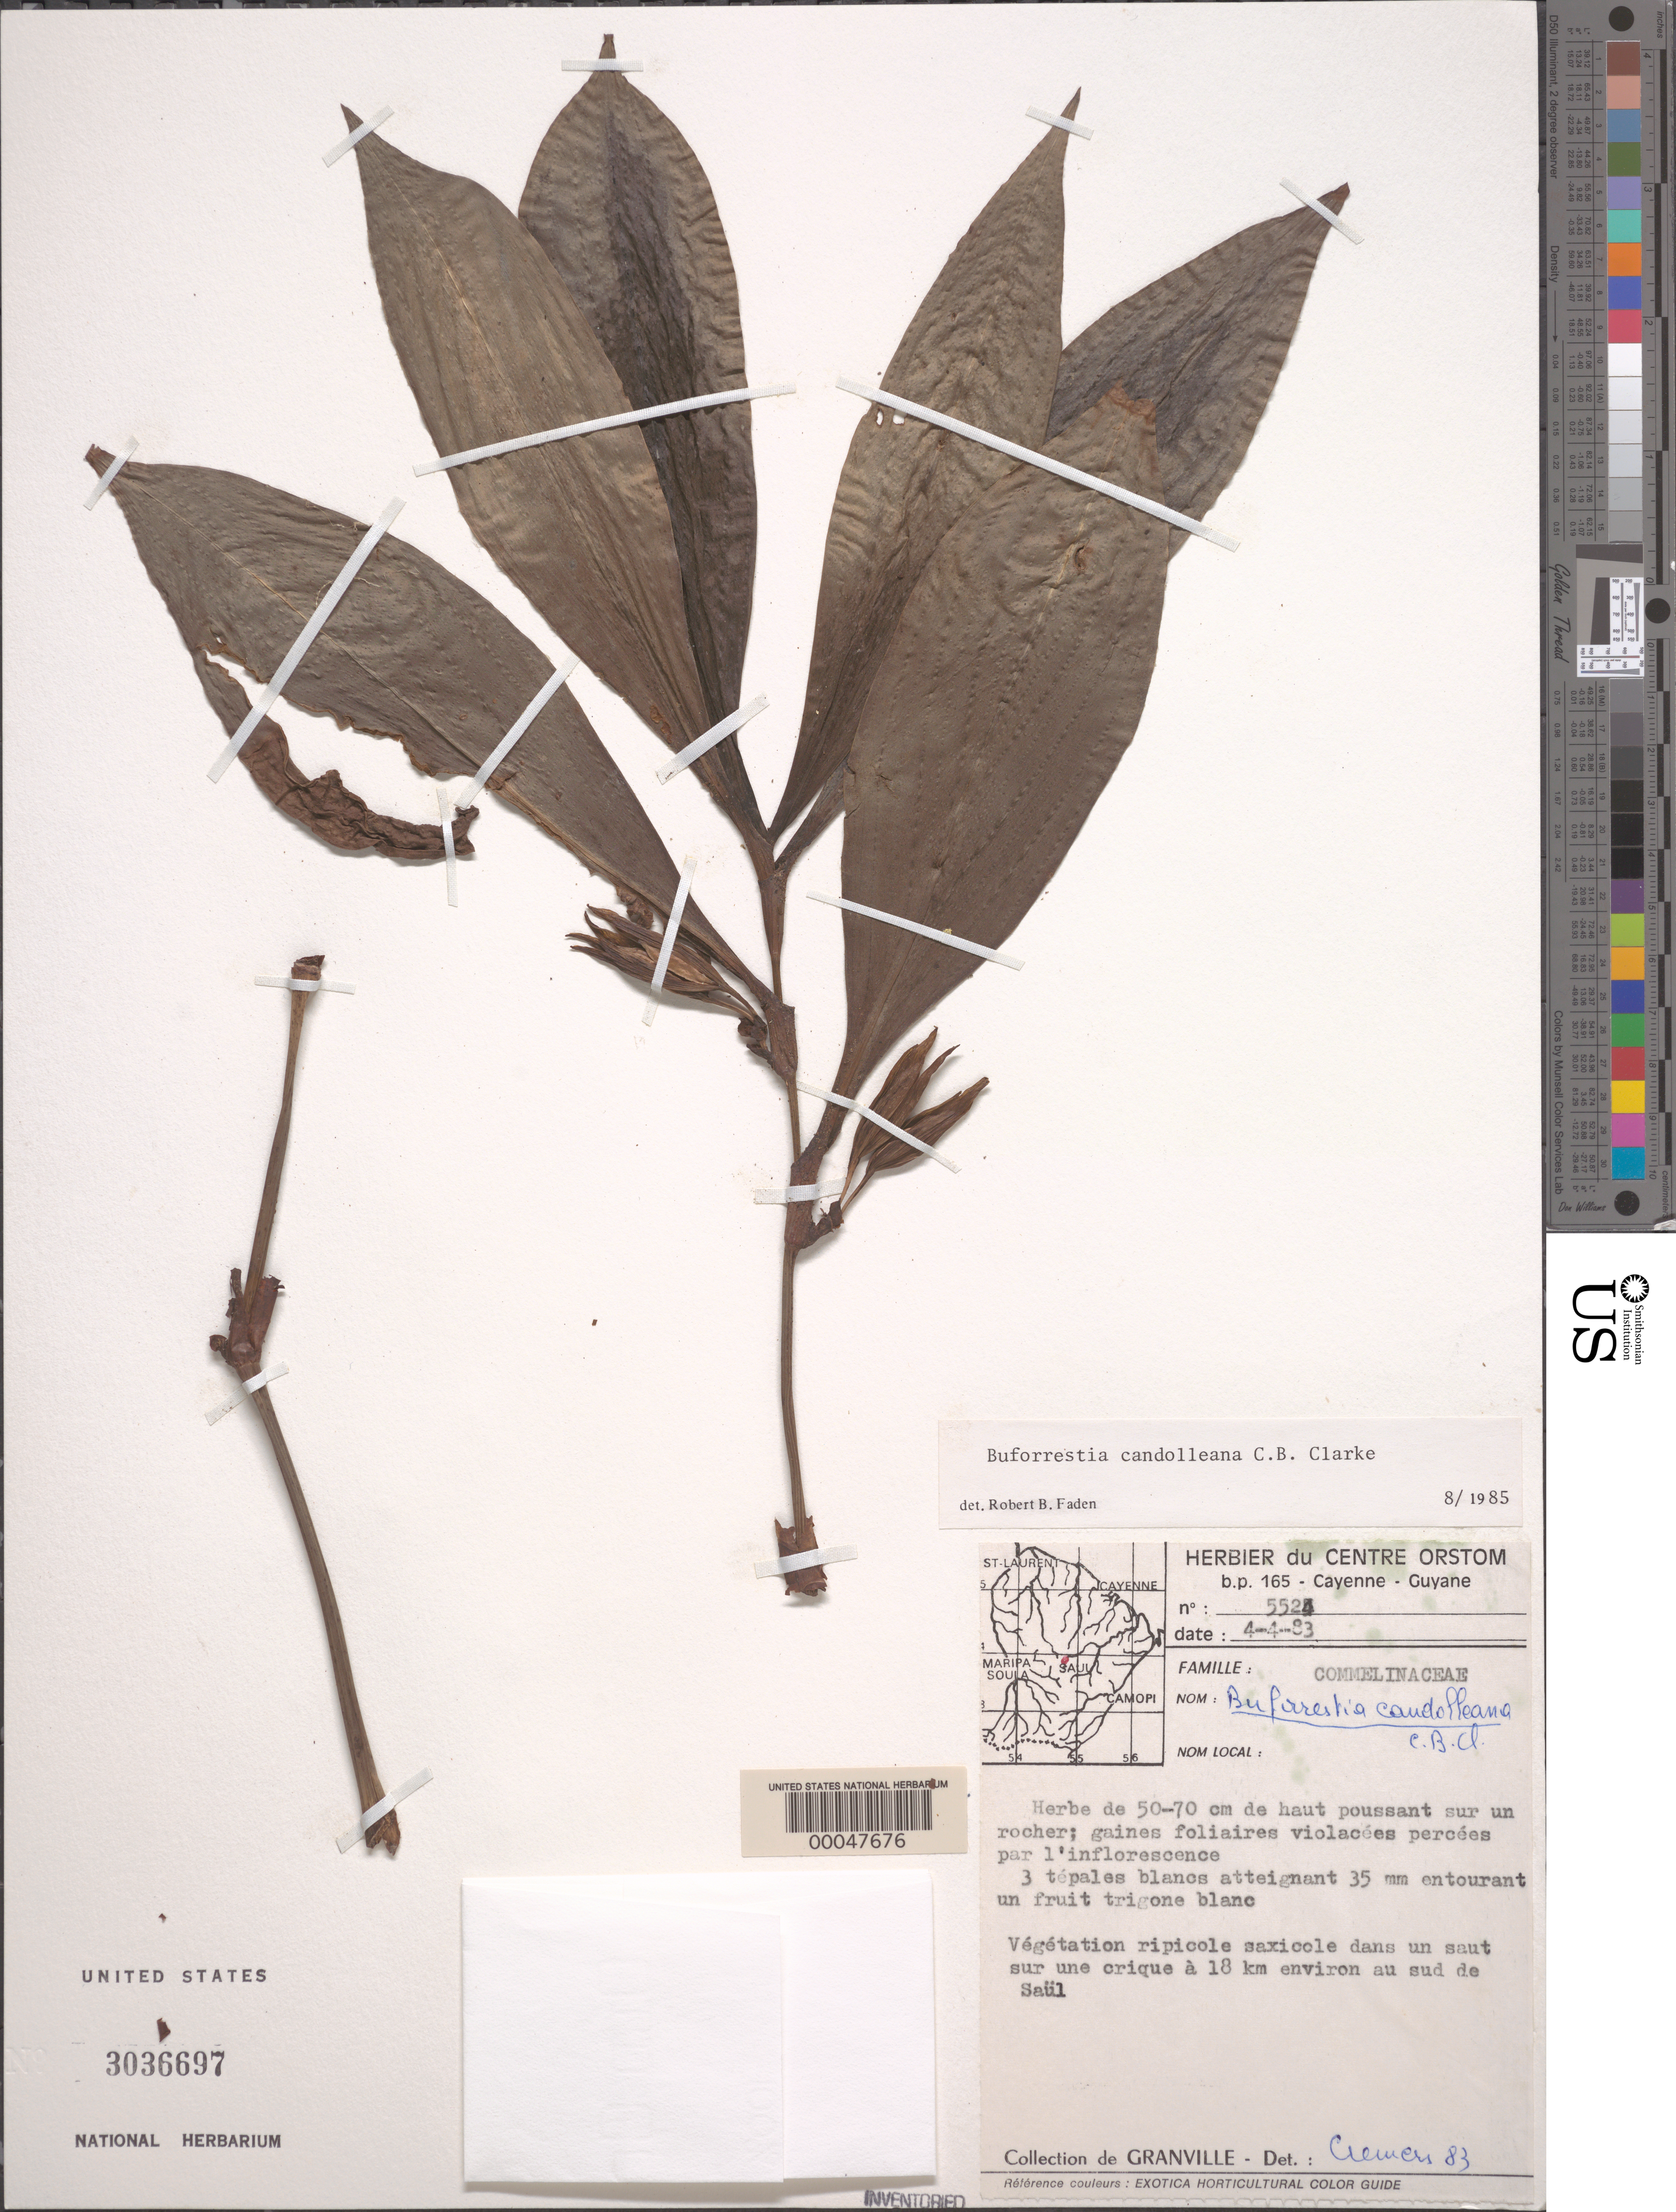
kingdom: Plantae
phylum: Tracheophyta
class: Liliopsida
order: Commelinales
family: Commelinaceae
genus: Buforrestia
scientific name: Buforrestia candolleana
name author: C.B. Clarke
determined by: Faden, Robert B., (US), Smithsonian Institution - National Museum of Natural History (UNITED STATES)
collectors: J.-J. de Granville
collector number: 5524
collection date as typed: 04 Apr 1983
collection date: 1983-04-04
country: Guyana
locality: S of saul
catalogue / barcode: US 3036697